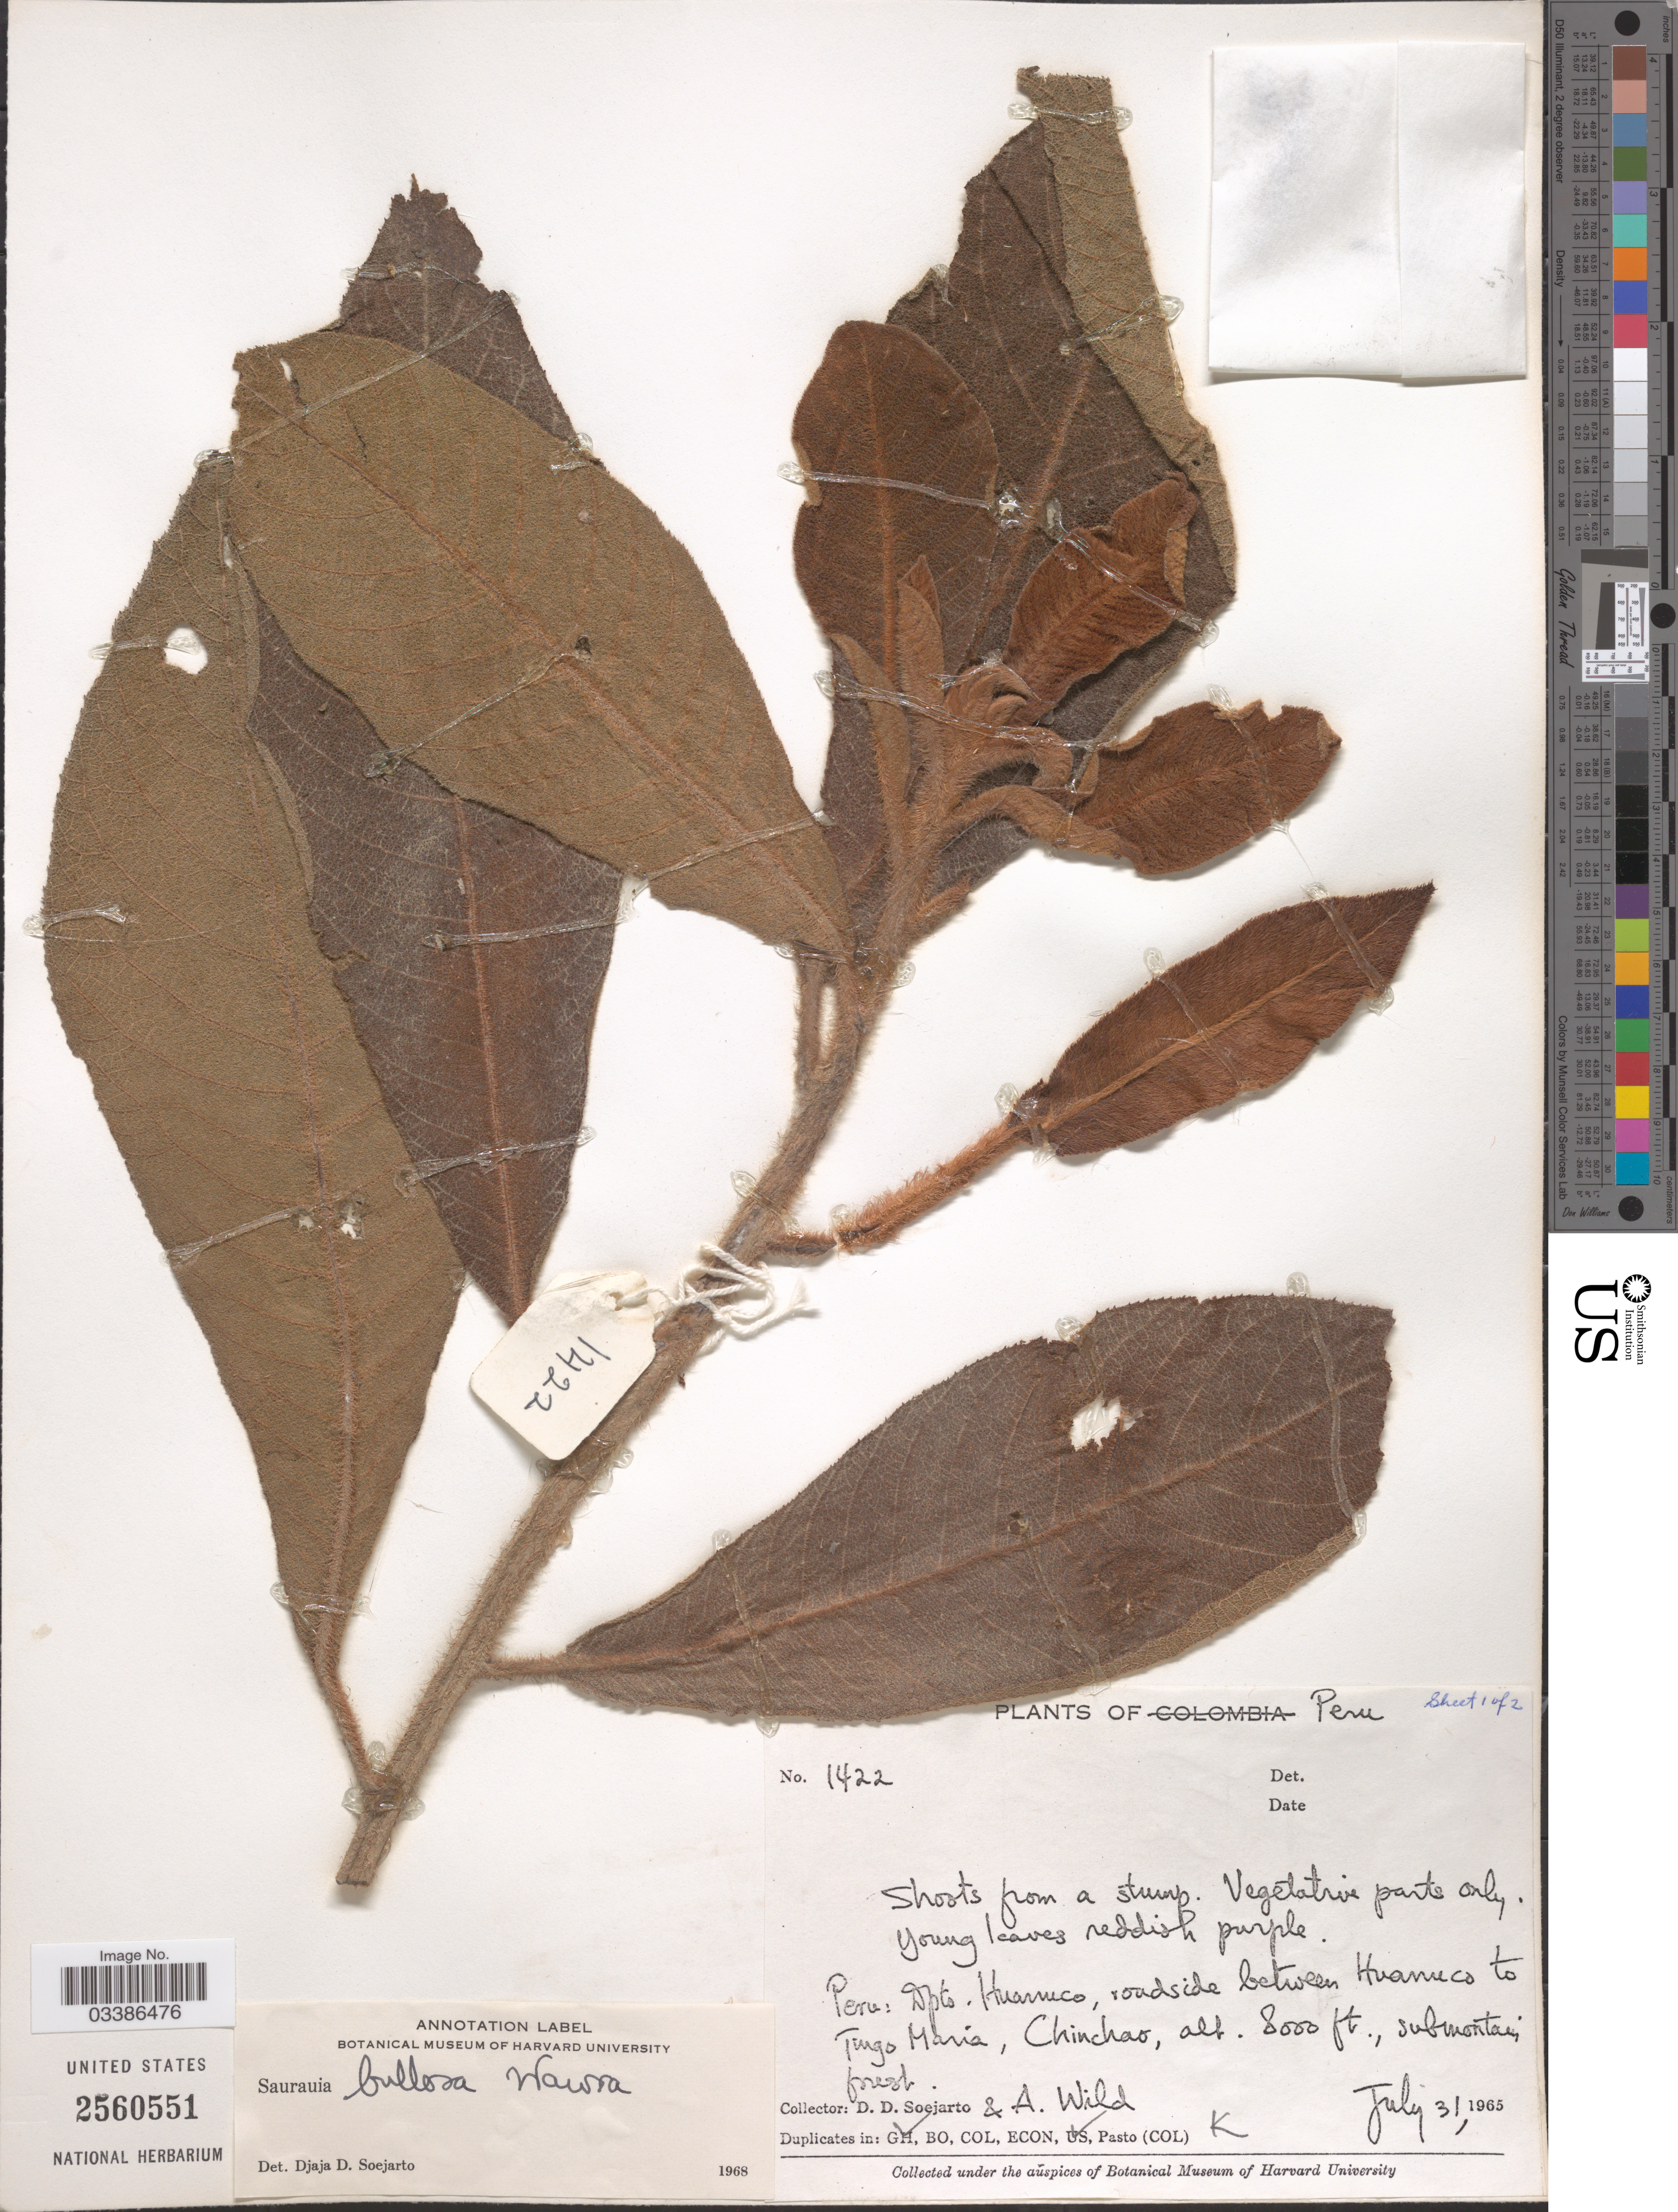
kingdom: Plantae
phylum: Tracheophyta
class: Magnoliopsida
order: Ericales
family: Actinidiaceae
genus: Saurauia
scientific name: Saurauia bullosa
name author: Wawra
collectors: A. Wild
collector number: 1422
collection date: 1965-07-31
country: Peru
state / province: Huánuco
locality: Dpto. Huanuco, roadside between Huanuco to Tingo Maria, Chinchao.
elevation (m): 2438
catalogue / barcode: US 2560551